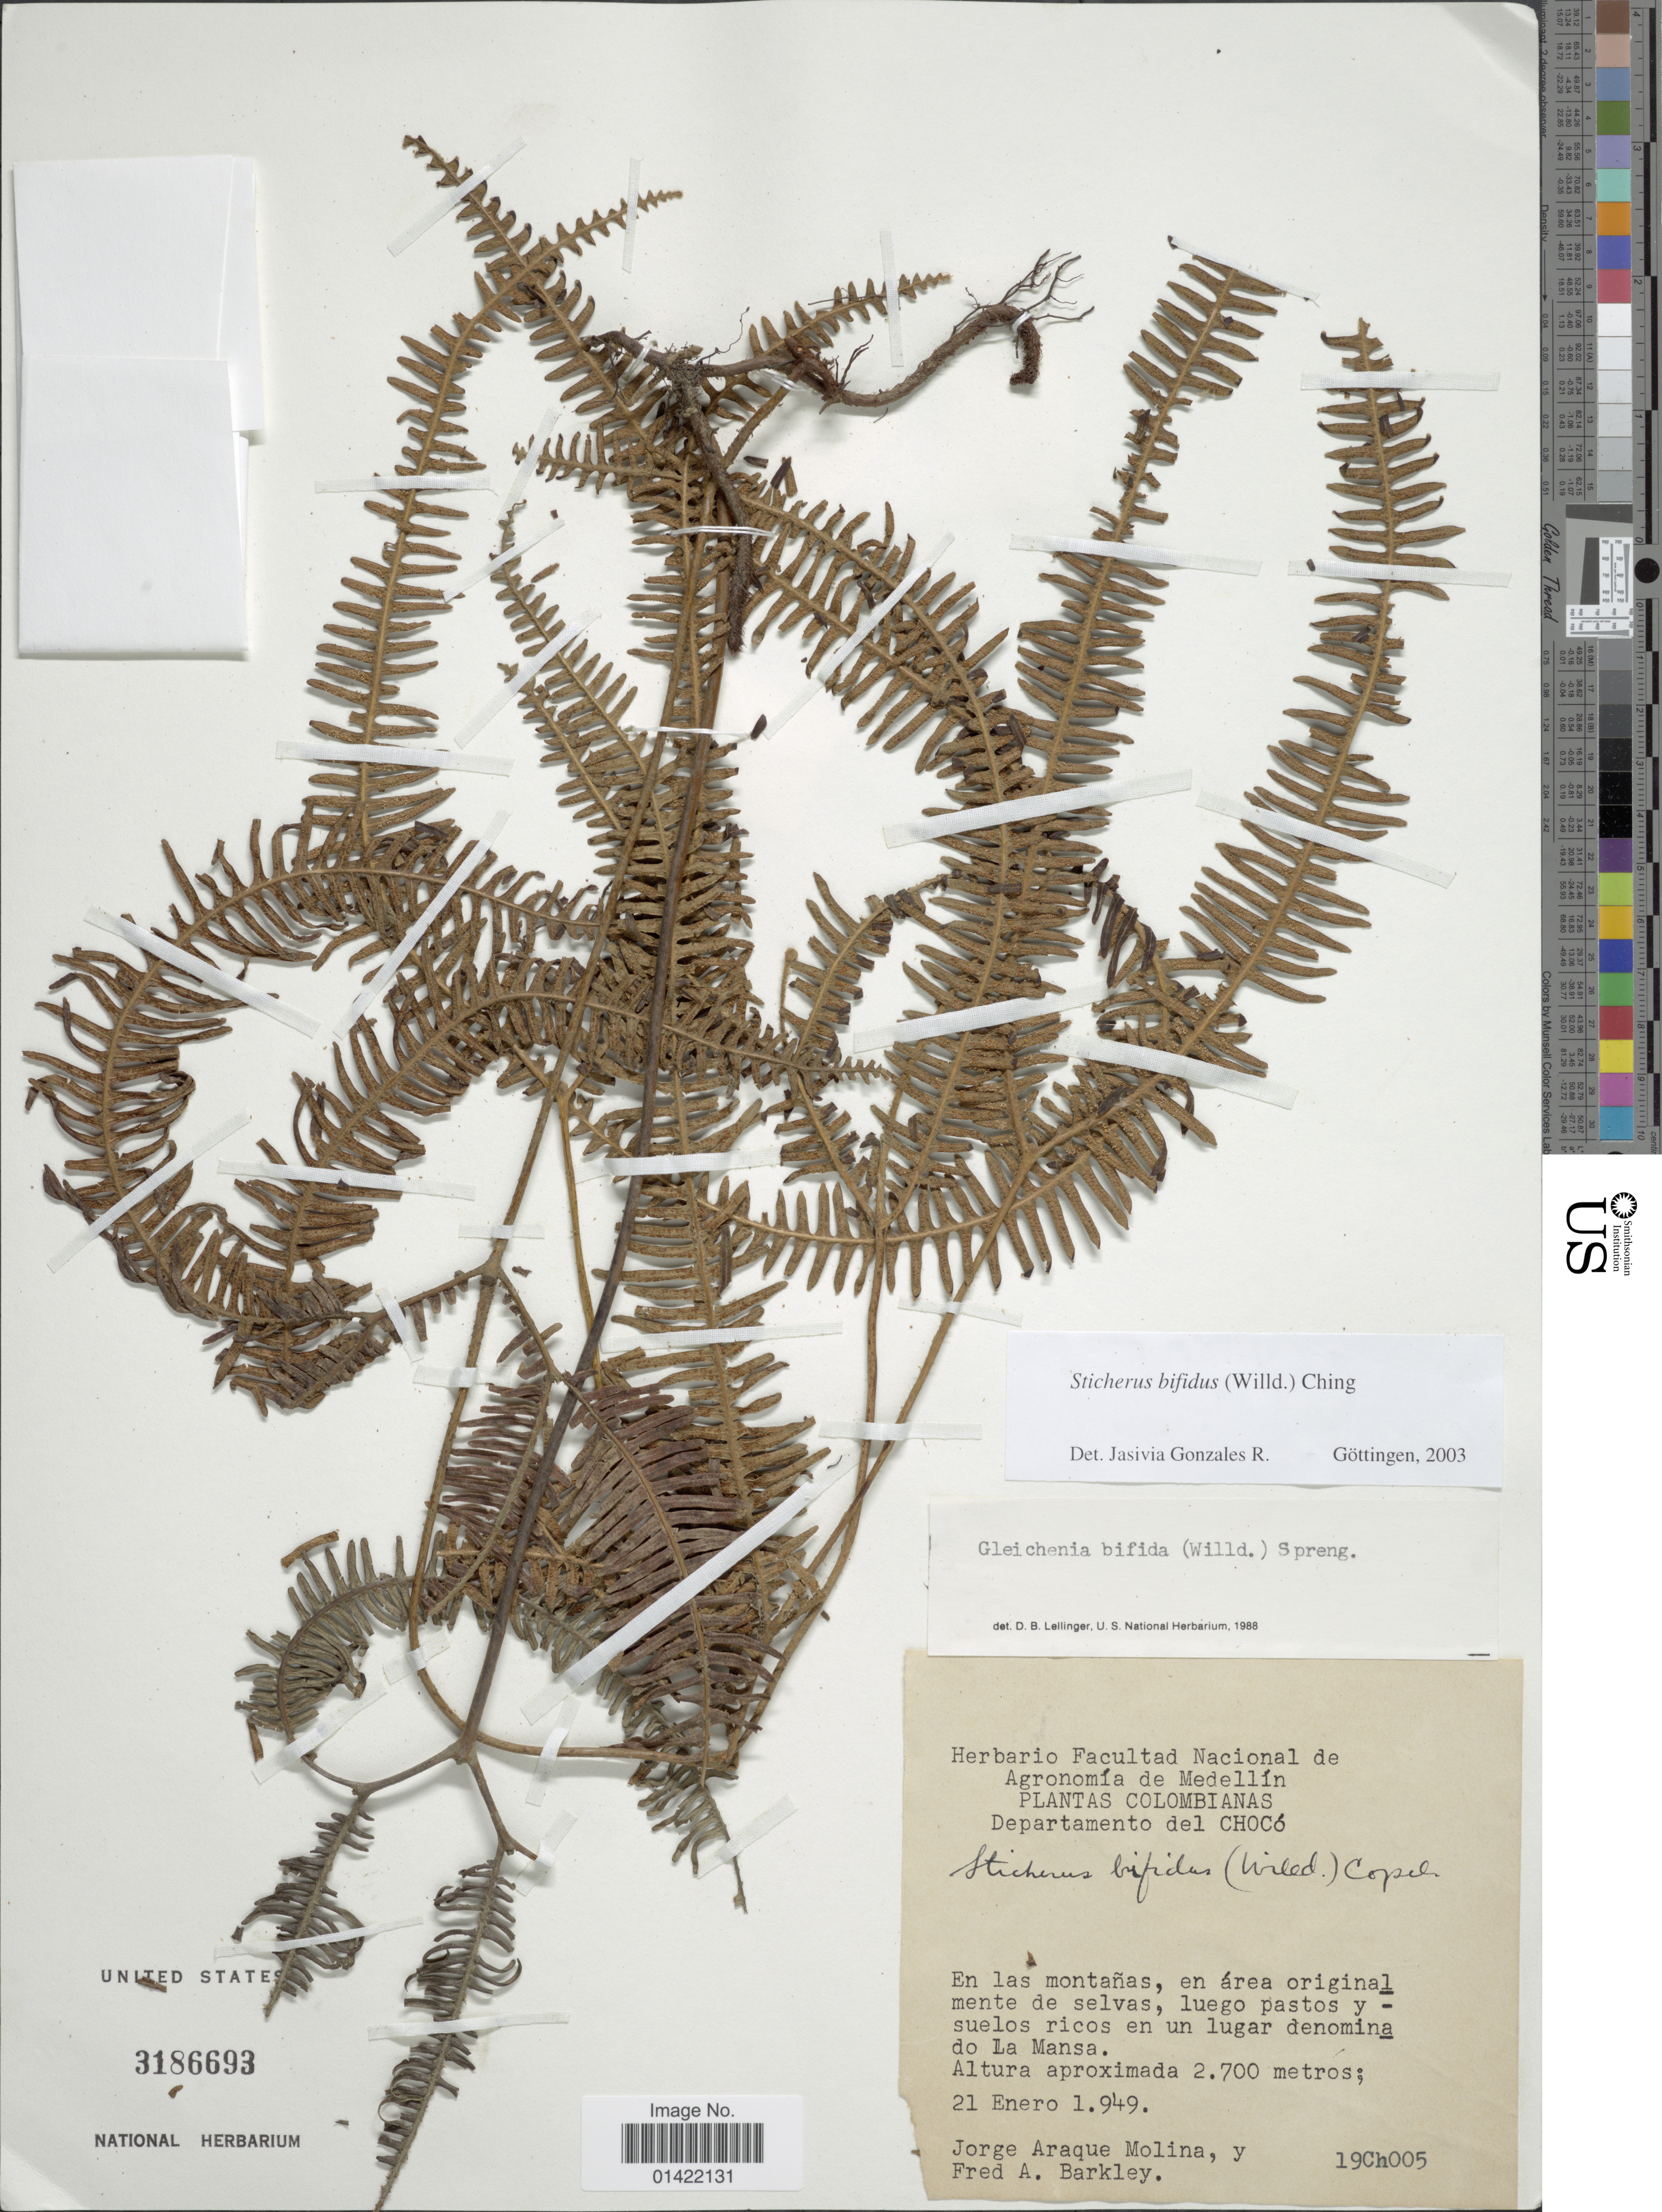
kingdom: Plantae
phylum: Tracheophyta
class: Polypodiopsida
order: Gleicheniales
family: Gleicheniaceae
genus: Sticherus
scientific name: Sticherus bifidus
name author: (Willd.) Ching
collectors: J. A. Molina & F. A. Barkley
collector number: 19Ch005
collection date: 1949-03-21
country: Colombia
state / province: Chocó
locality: Departamento del Choco. En las montanas, en area originalmente de selvas, luego pastos y suelos ricos en un lugar denomina do La Mansa.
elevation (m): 2700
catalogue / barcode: US 3186693